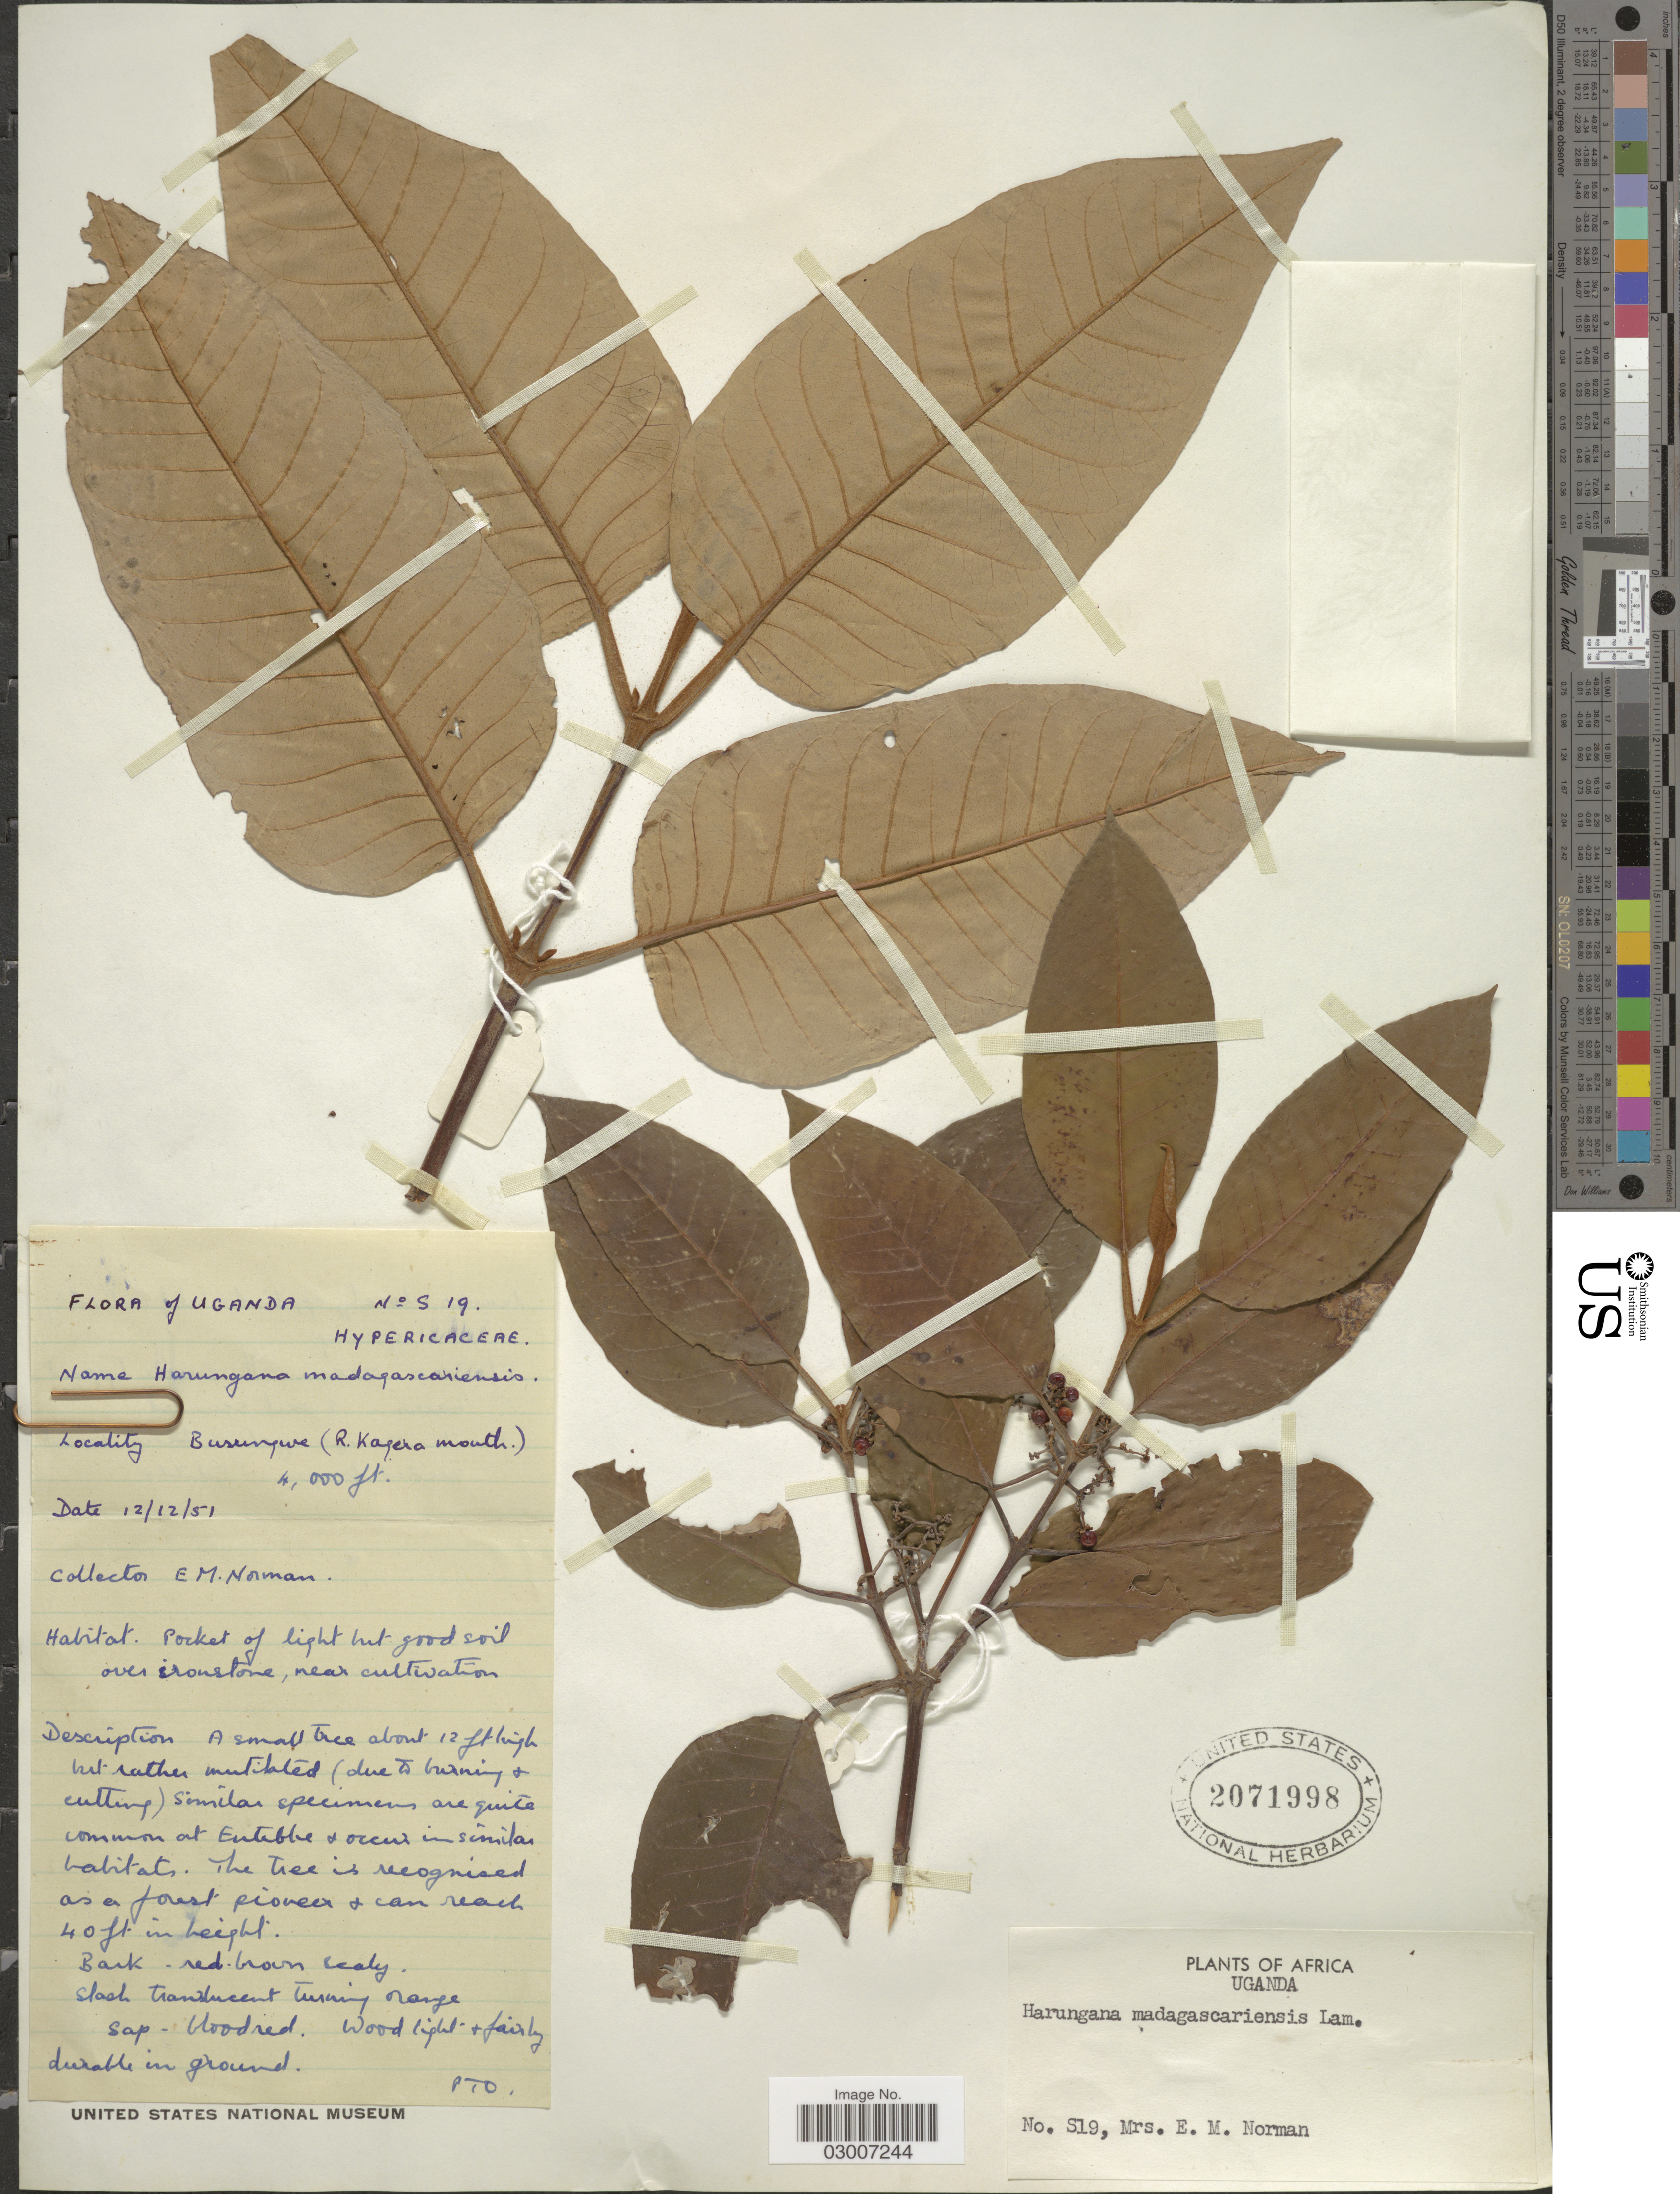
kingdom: Plantae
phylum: Tracheophyta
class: Magnoliopsida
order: Malpighiales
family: Hypericaceae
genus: Harungana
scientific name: Harungana madagascariensis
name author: Lam. ex Poir.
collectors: E. Norman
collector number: S19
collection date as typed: Transcribed d/m/y: 12/12/51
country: Uganda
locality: Busungwe (R. Kagera mouth.).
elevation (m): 1219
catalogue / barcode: US 2071998